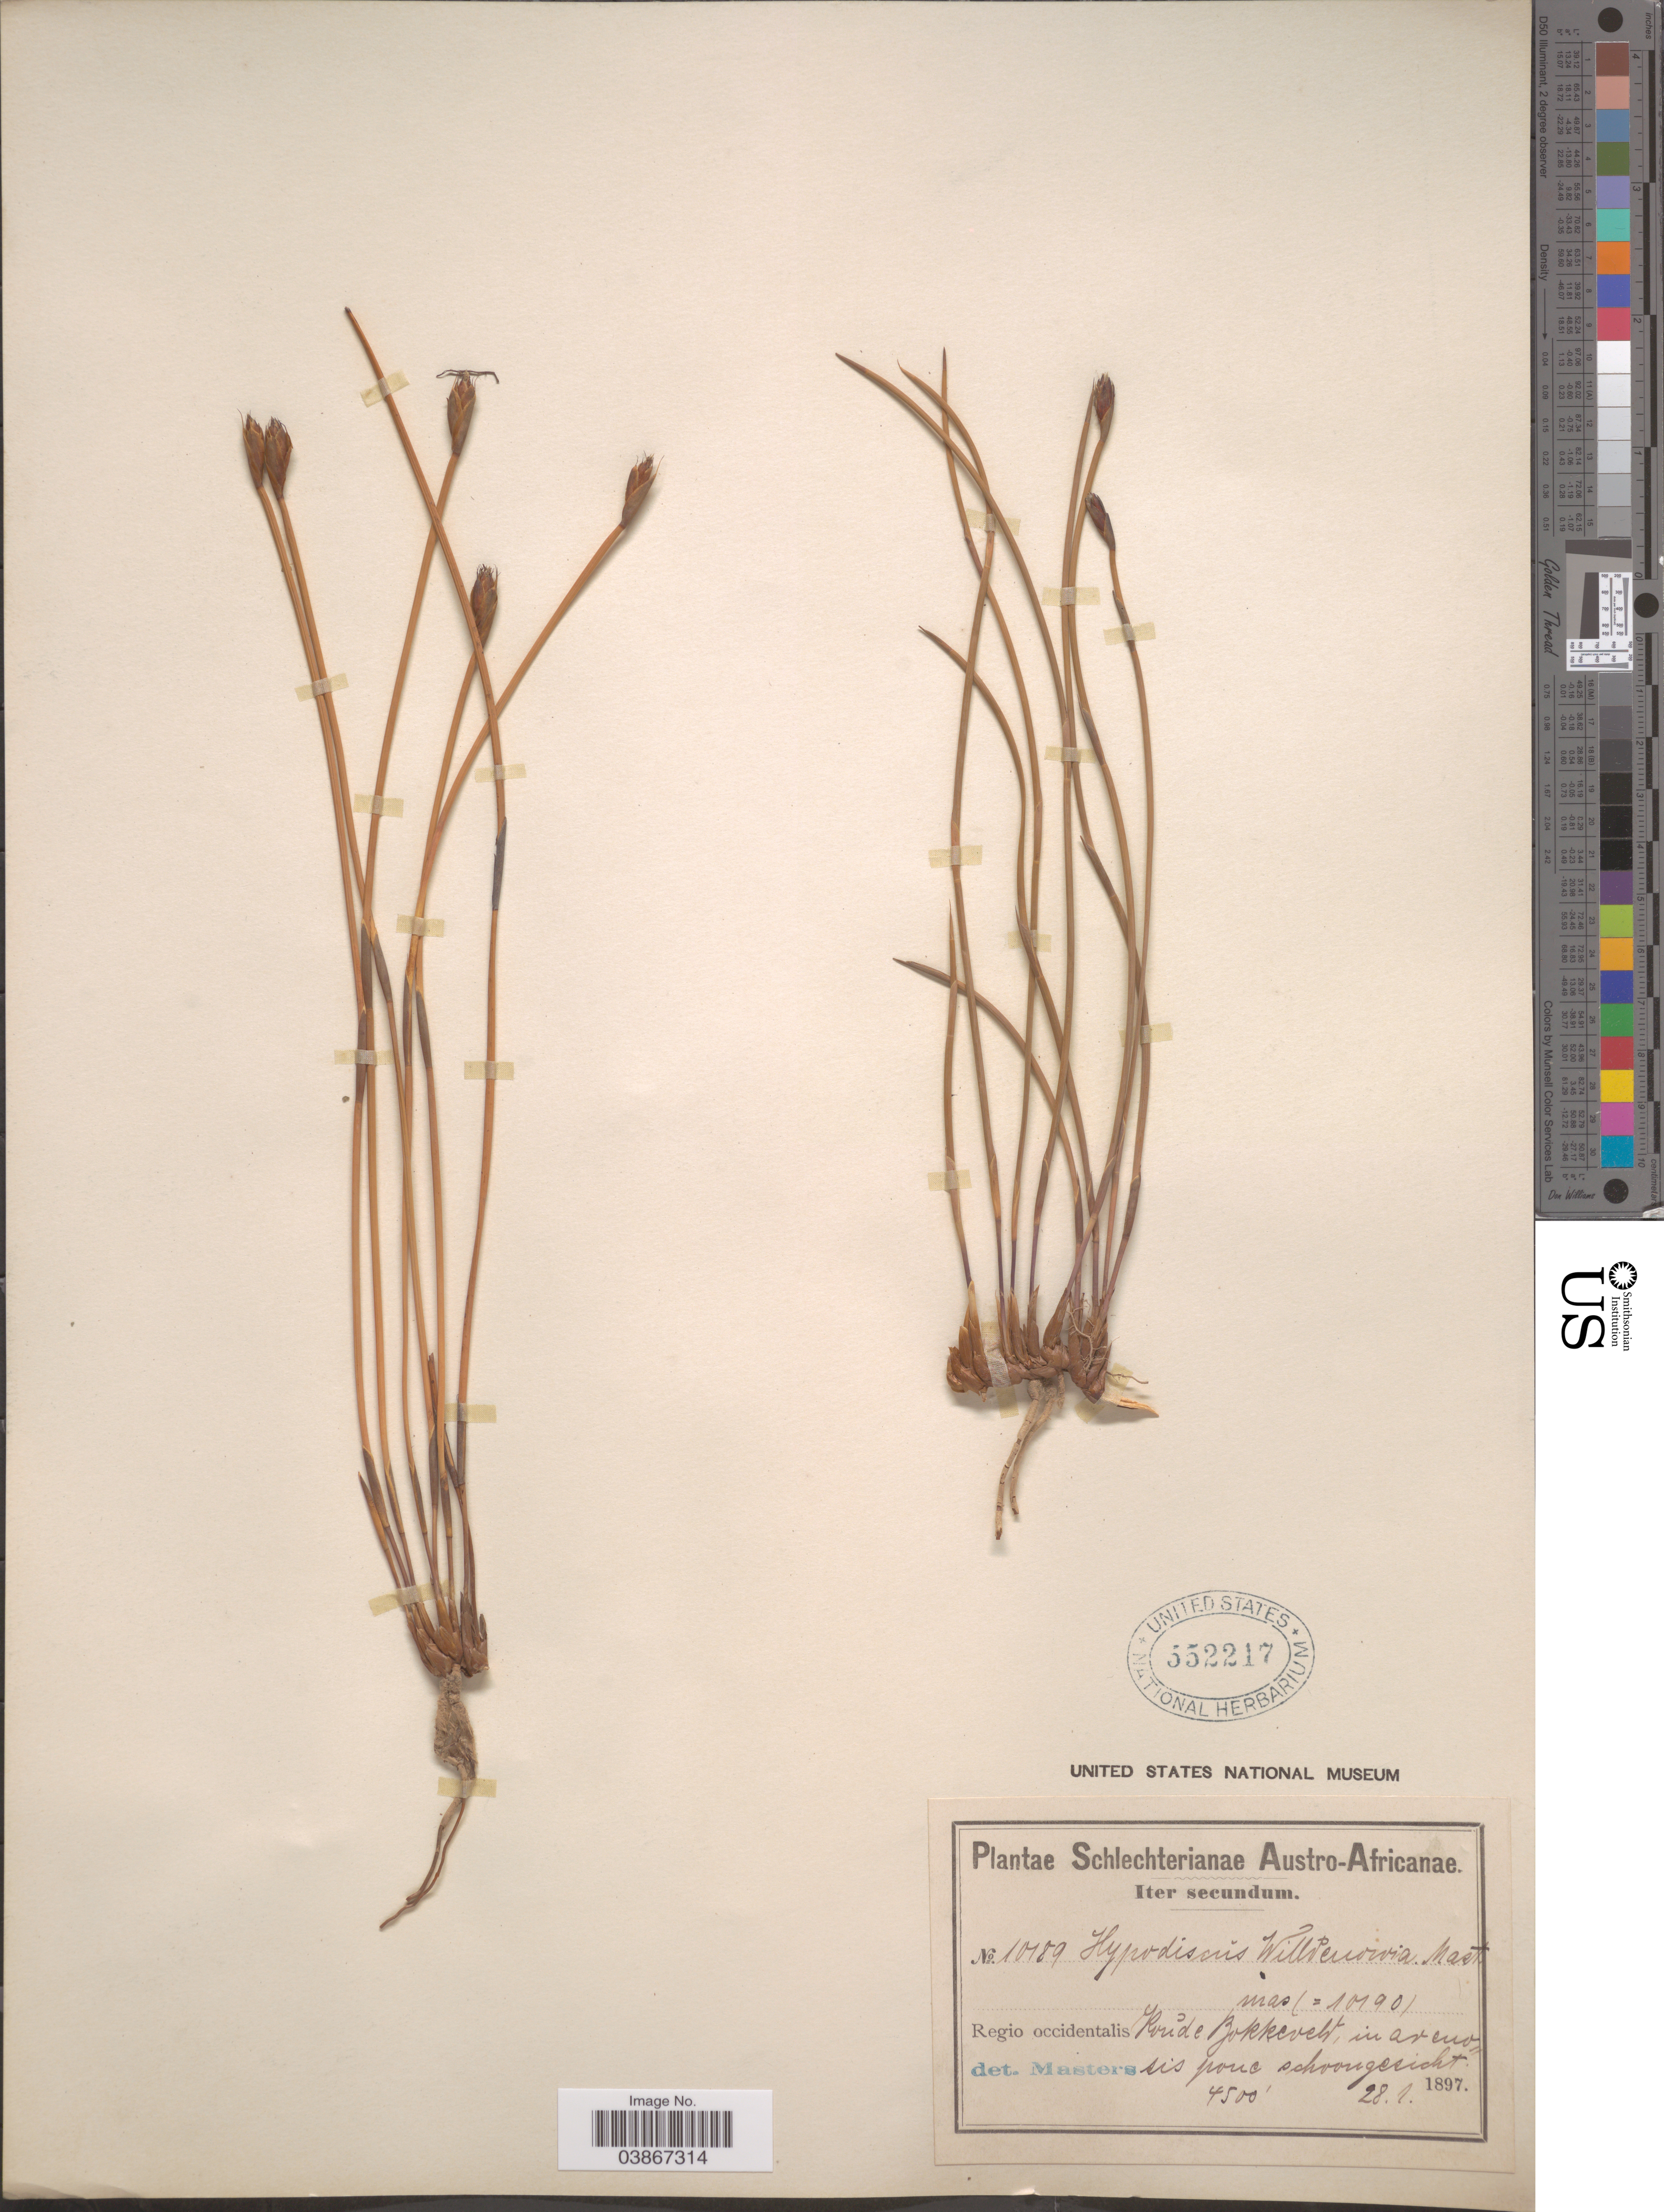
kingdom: Plantae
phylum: Tracheophyta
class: Liliopsida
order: Poales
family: Restionaceae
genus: Hypodiscus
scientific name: Hypodiscus willdenowia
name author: (Nees) Mast.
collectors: Schlechter, --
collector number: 10189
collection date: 1897-01-28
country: South africa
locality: Austro-Africanae. Regio occidentalis: Koude Bokkeveld, in arenosis pone schoongezicht.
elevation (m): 1372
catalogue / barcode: US 552217